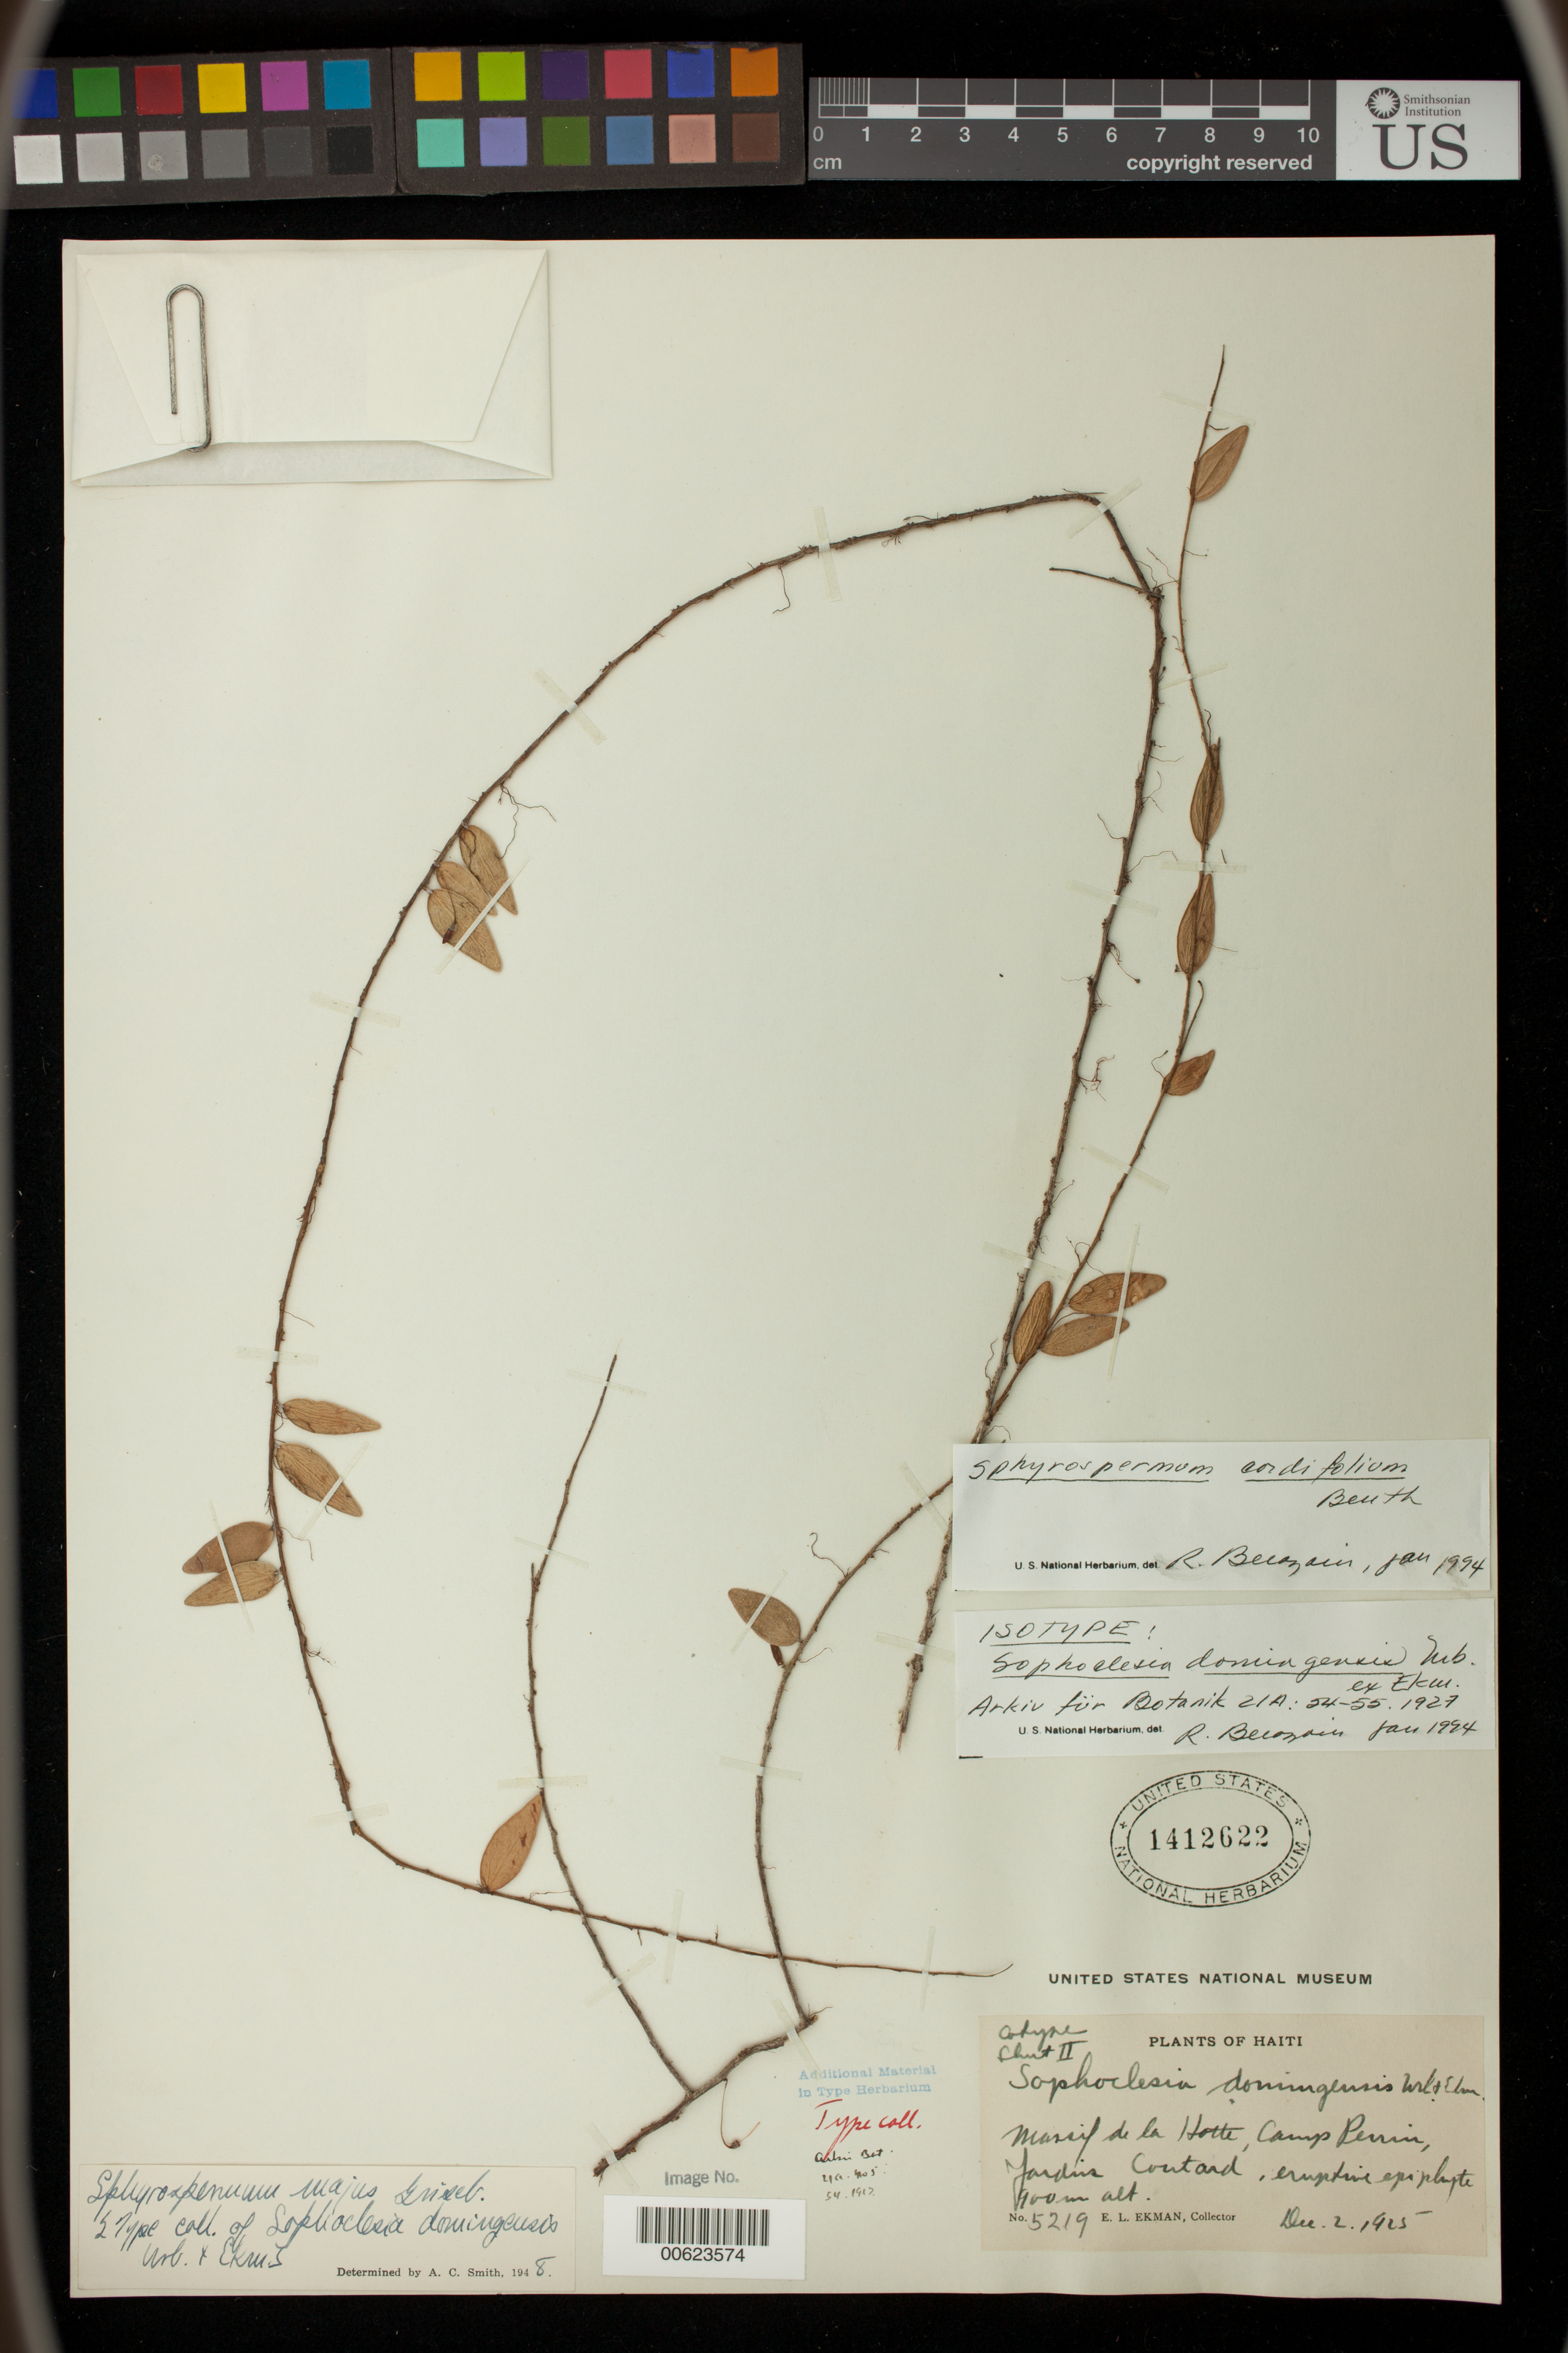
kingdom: Plantae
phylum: Tracheophyta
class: Magnoliopsida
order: Ericales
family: Ericaceae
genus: Sophoclesia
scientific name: Sophoclesia domingensis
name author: Urb. & Ekman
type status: Isotype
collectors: E. L. Ekman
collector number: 5219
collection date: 1925-12-02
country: Haiti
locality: Massif de la Hotte, Camp Perrin, Jardins Coutard.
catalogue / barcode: US 1412622